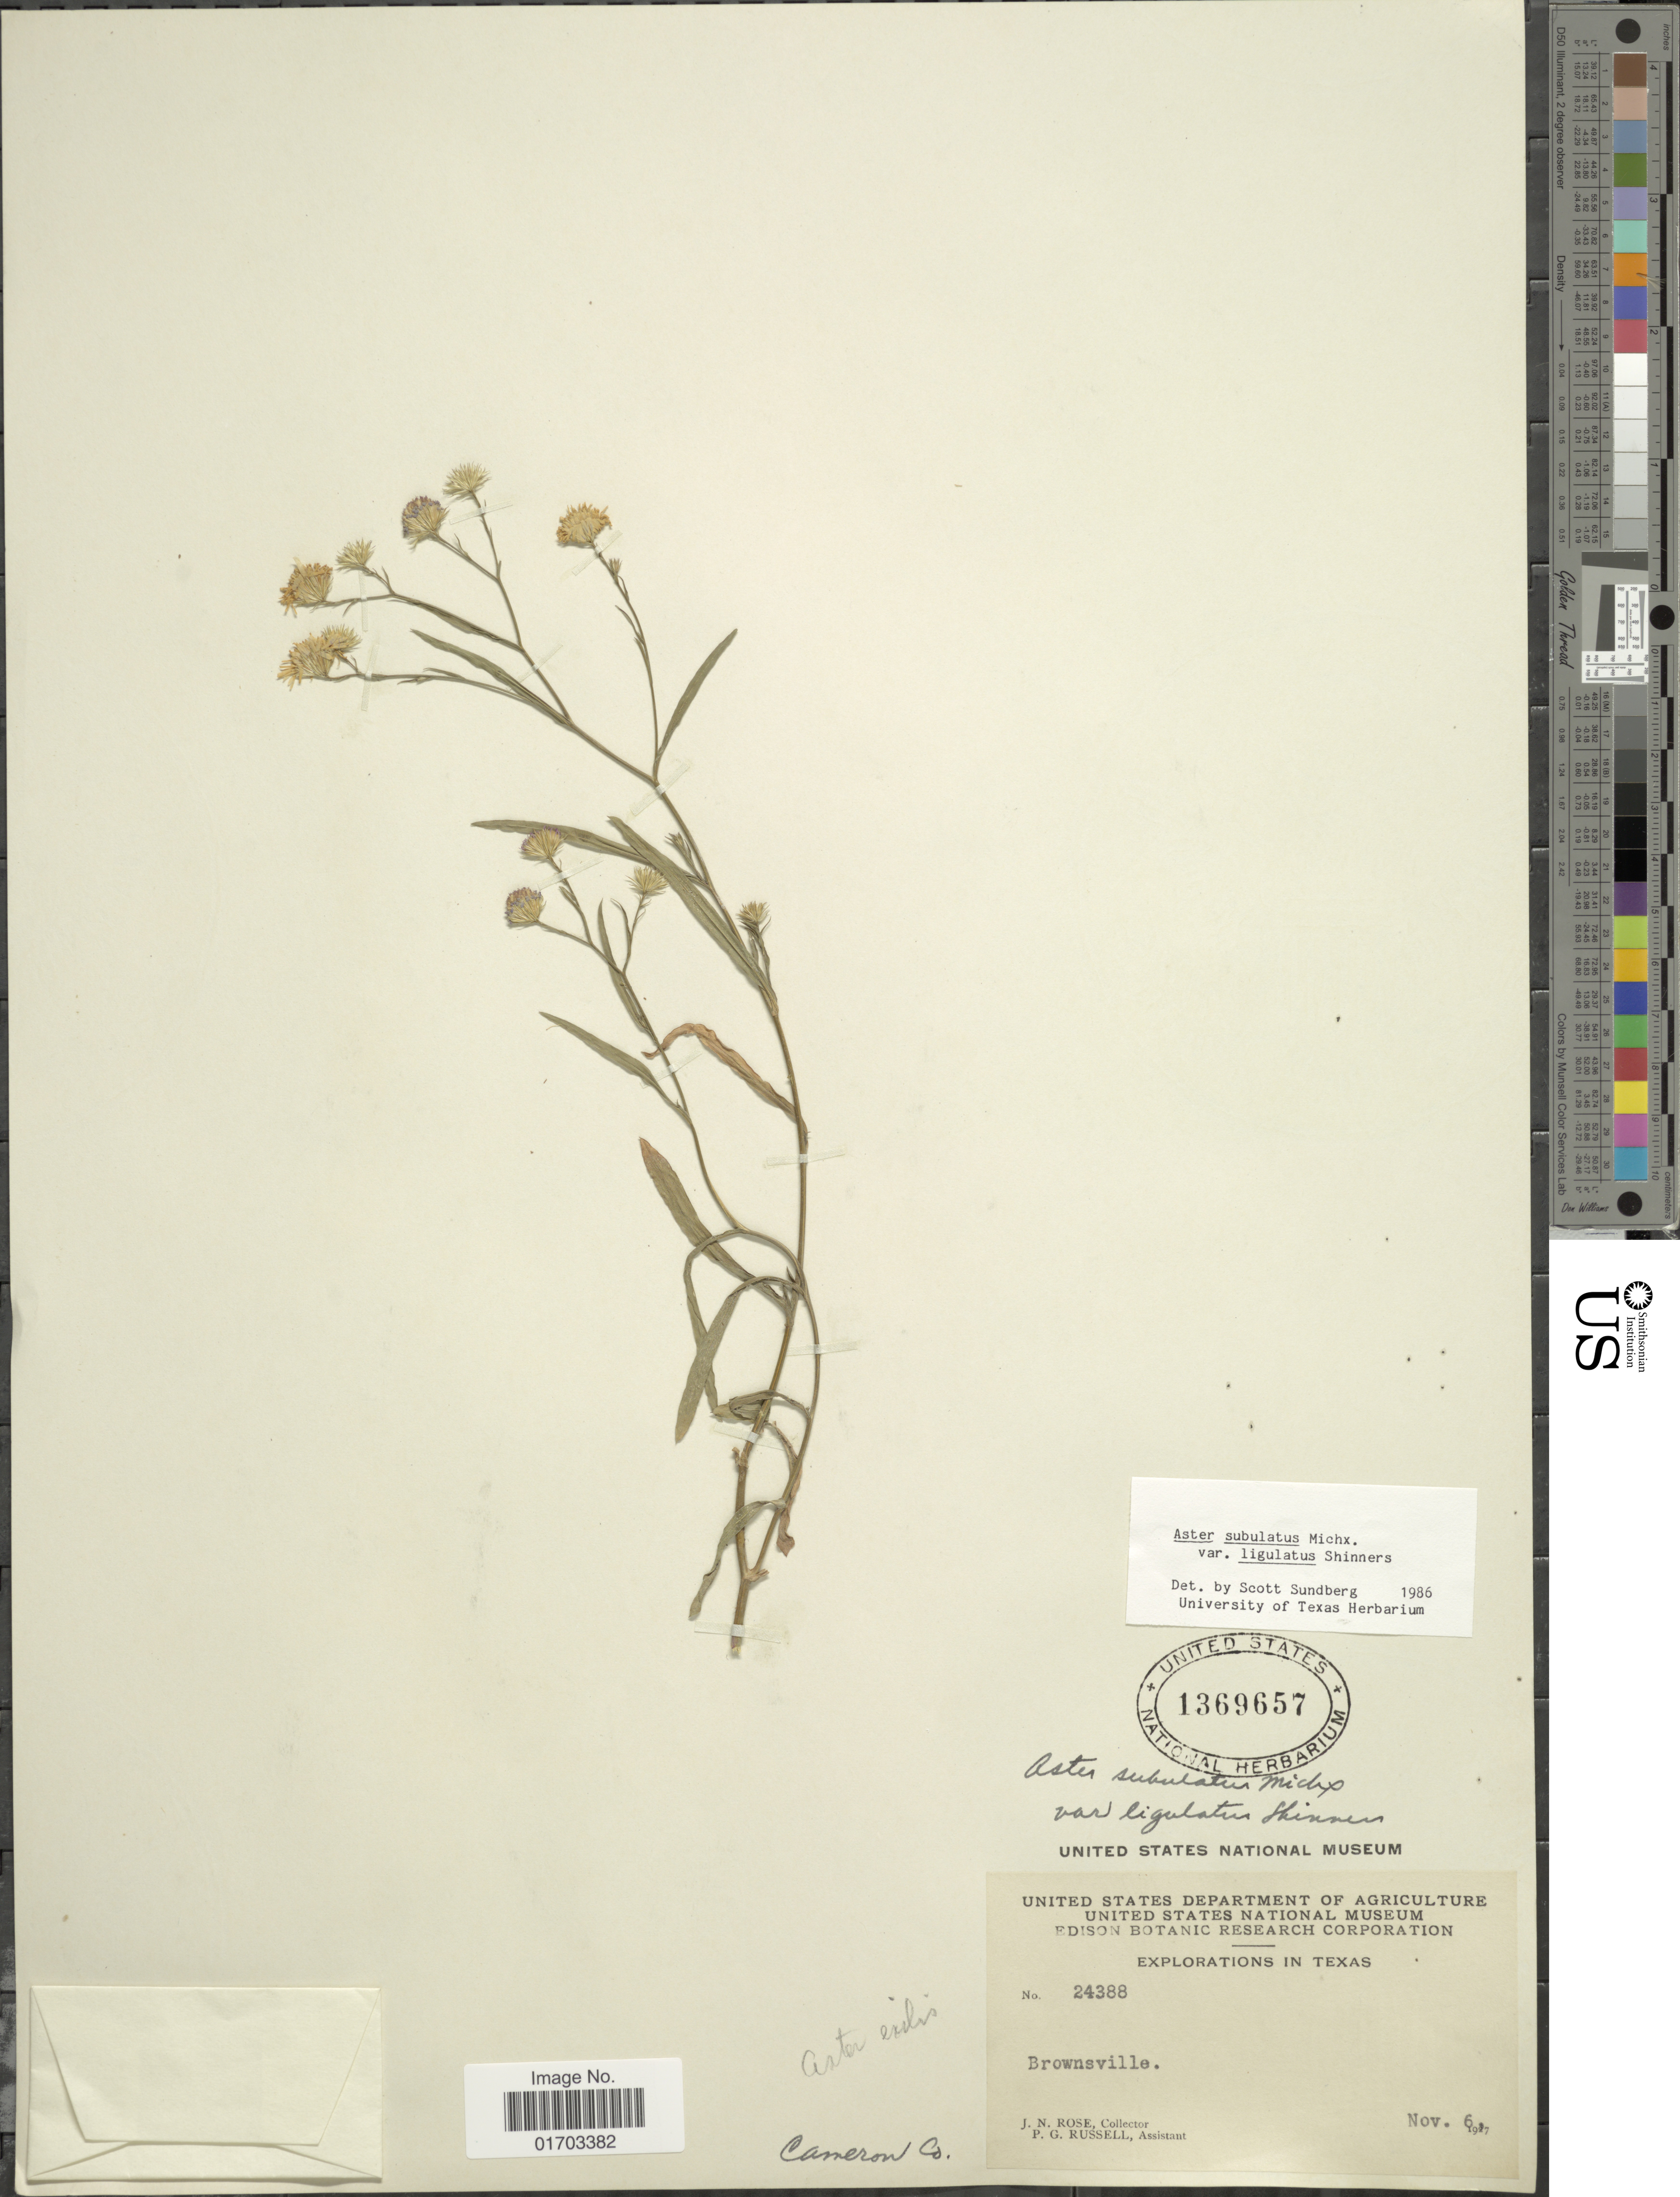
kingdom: Plantae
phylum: Tracheophyta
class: Magnoliopsida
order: Asterales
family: Asteraceae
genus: Symphyotrichum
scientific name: Symphyotrichum subulatum var. ligulatum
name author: (Shinners) S.D. Sundb.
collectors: J. N. Rose & P. G. Russell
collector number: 24388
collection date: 1927-11-06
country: United States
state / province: Texas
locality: Brownsville.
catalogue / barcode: US 1369657